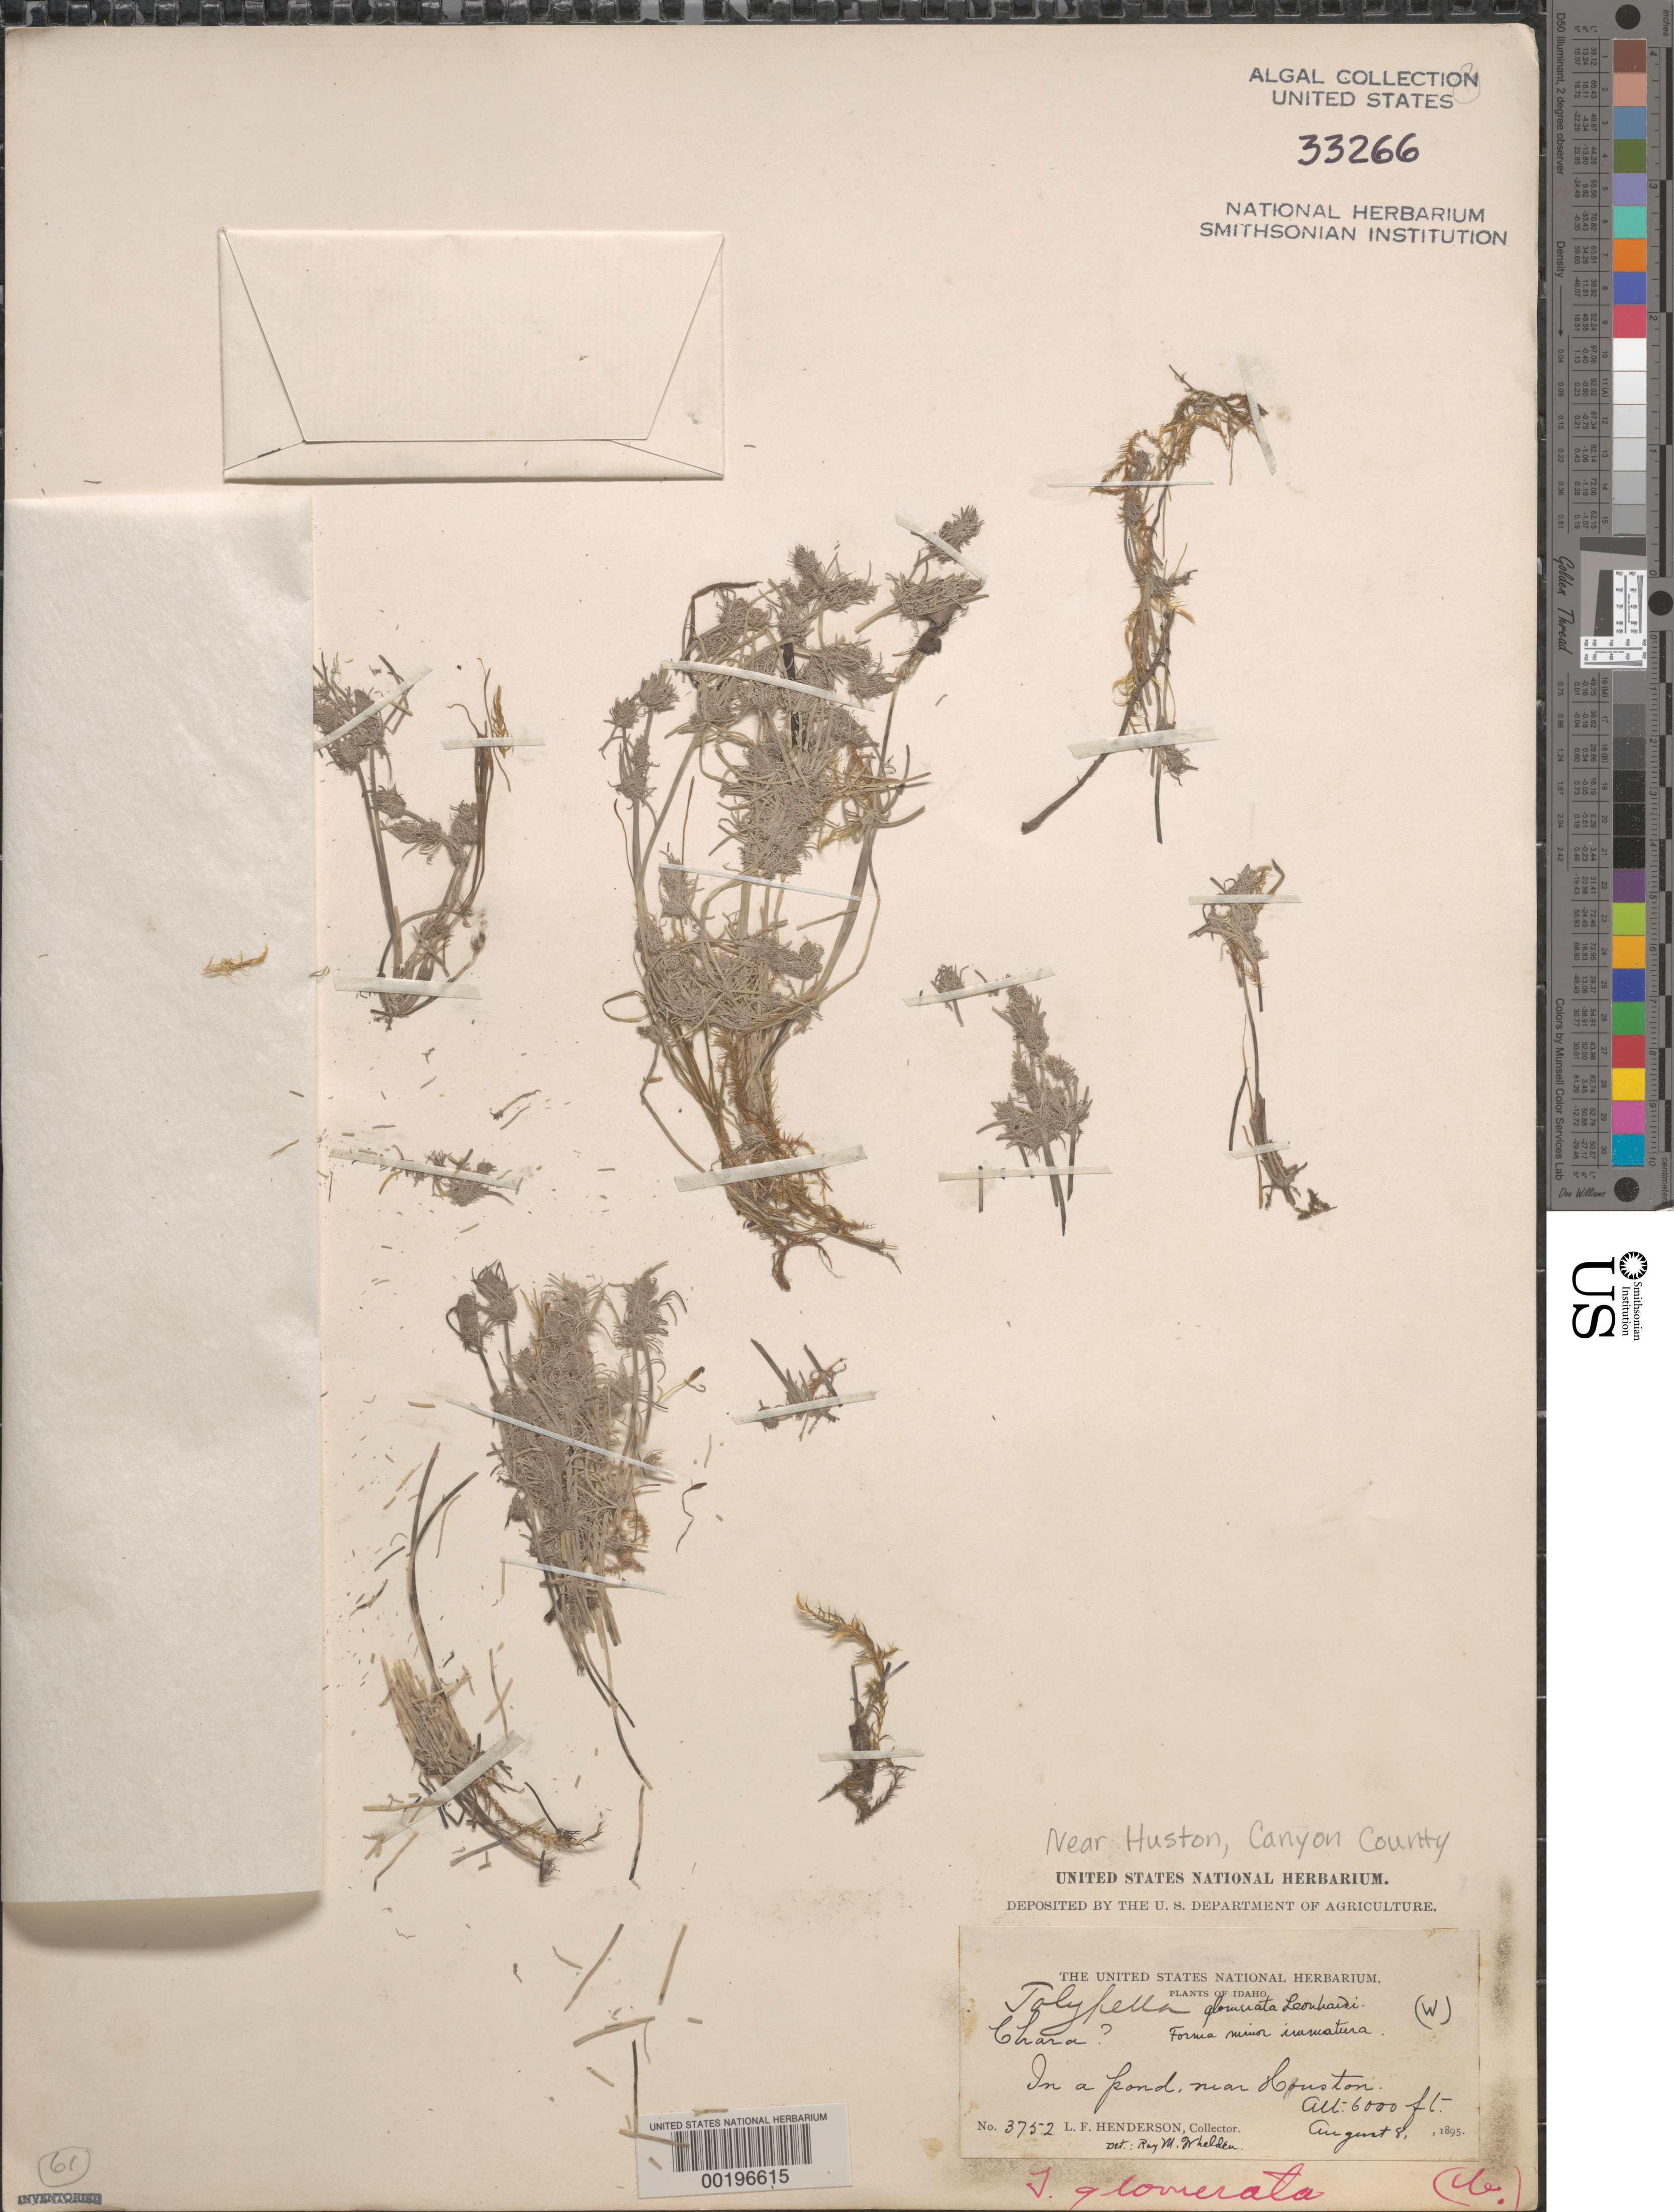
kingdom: Plantae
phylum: Charophyta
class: Charophyceae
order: Charales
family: Characeae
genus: Tolypella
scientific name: Tolypella glomerata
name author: (N.A. Desvaux) Leonhardi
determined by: Whelden, R. M.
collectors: L. F. Henderson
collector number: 3752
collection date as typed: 08 Aug 1895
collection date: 1895-08-08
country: United States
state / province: Idaho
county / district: Canyon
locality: Near Huston (Houston)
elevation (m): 1829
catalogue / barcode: US 33266